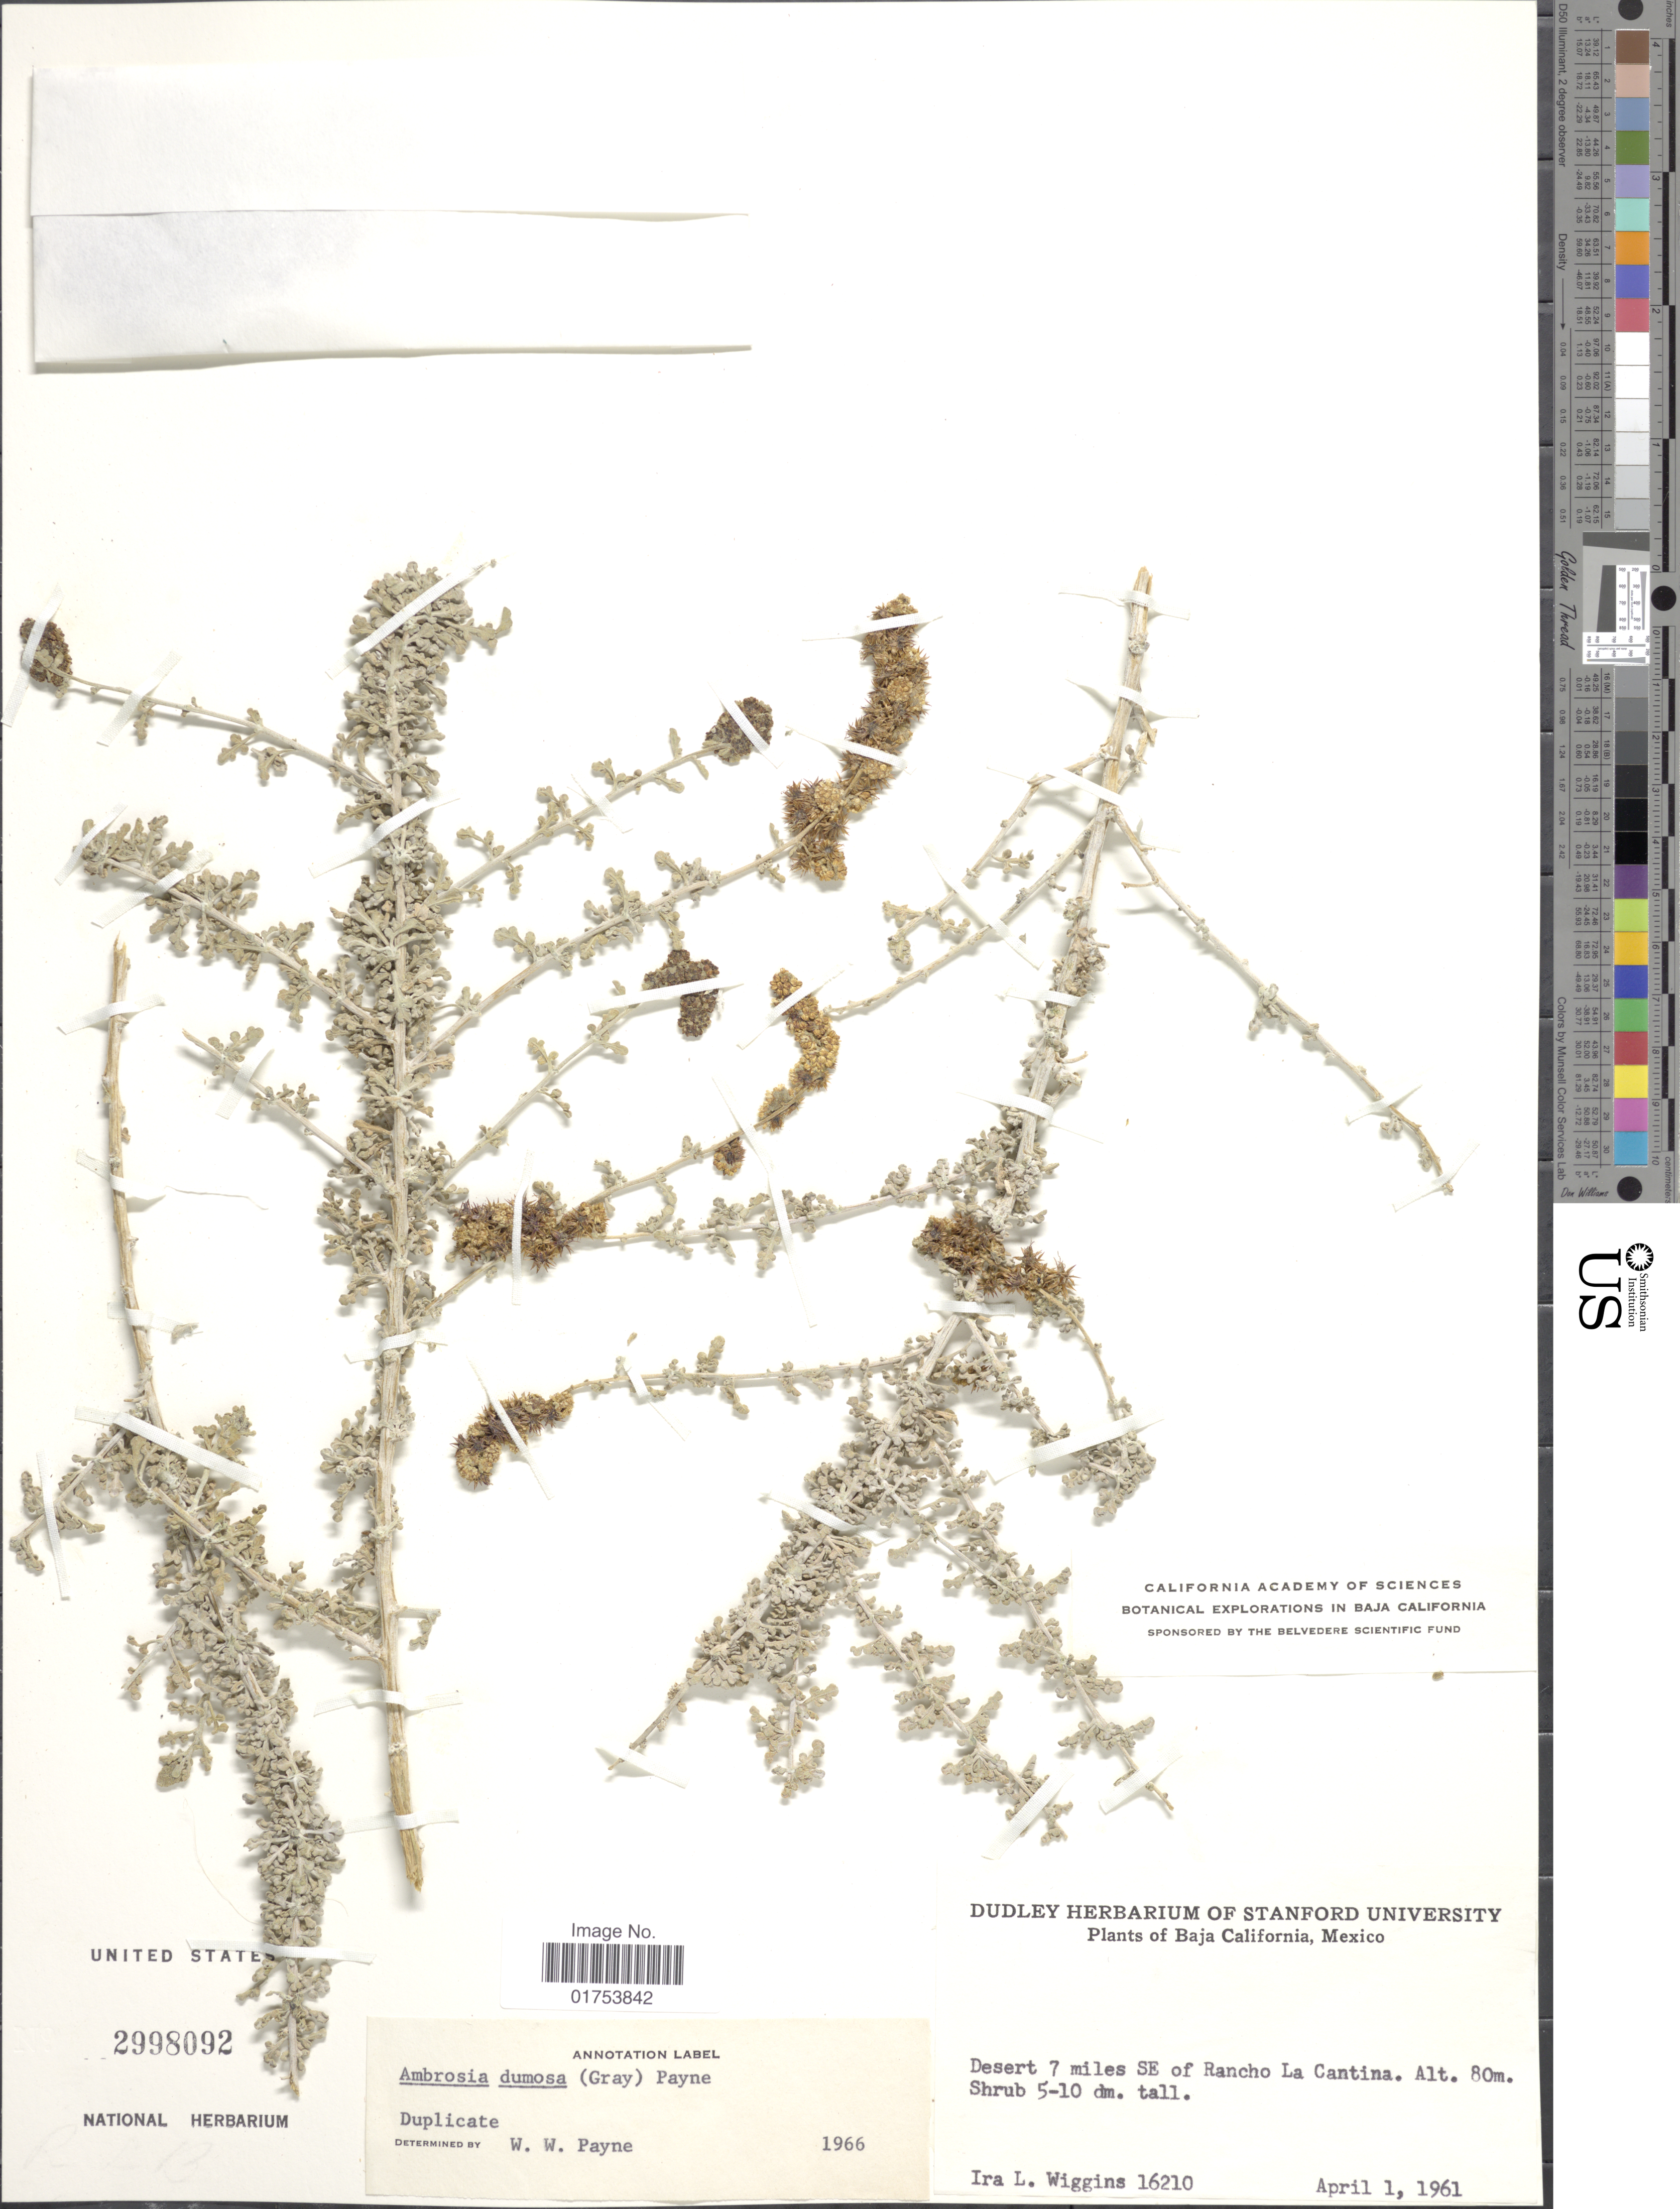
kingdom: Plantae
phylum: Tracheophyta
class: Magnoliopsida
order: Asterales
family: Asteraceae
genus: Ambrosia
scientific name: Ambrosia dumosa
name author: (A. Gray) W.W.Payne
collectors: I. L. Wiggins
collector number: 16210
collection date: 1961-04-01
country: Mexico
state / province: Baja California Sur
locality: Desert 7 miles SE of Rancho La Cantina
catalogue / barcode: US 2998092